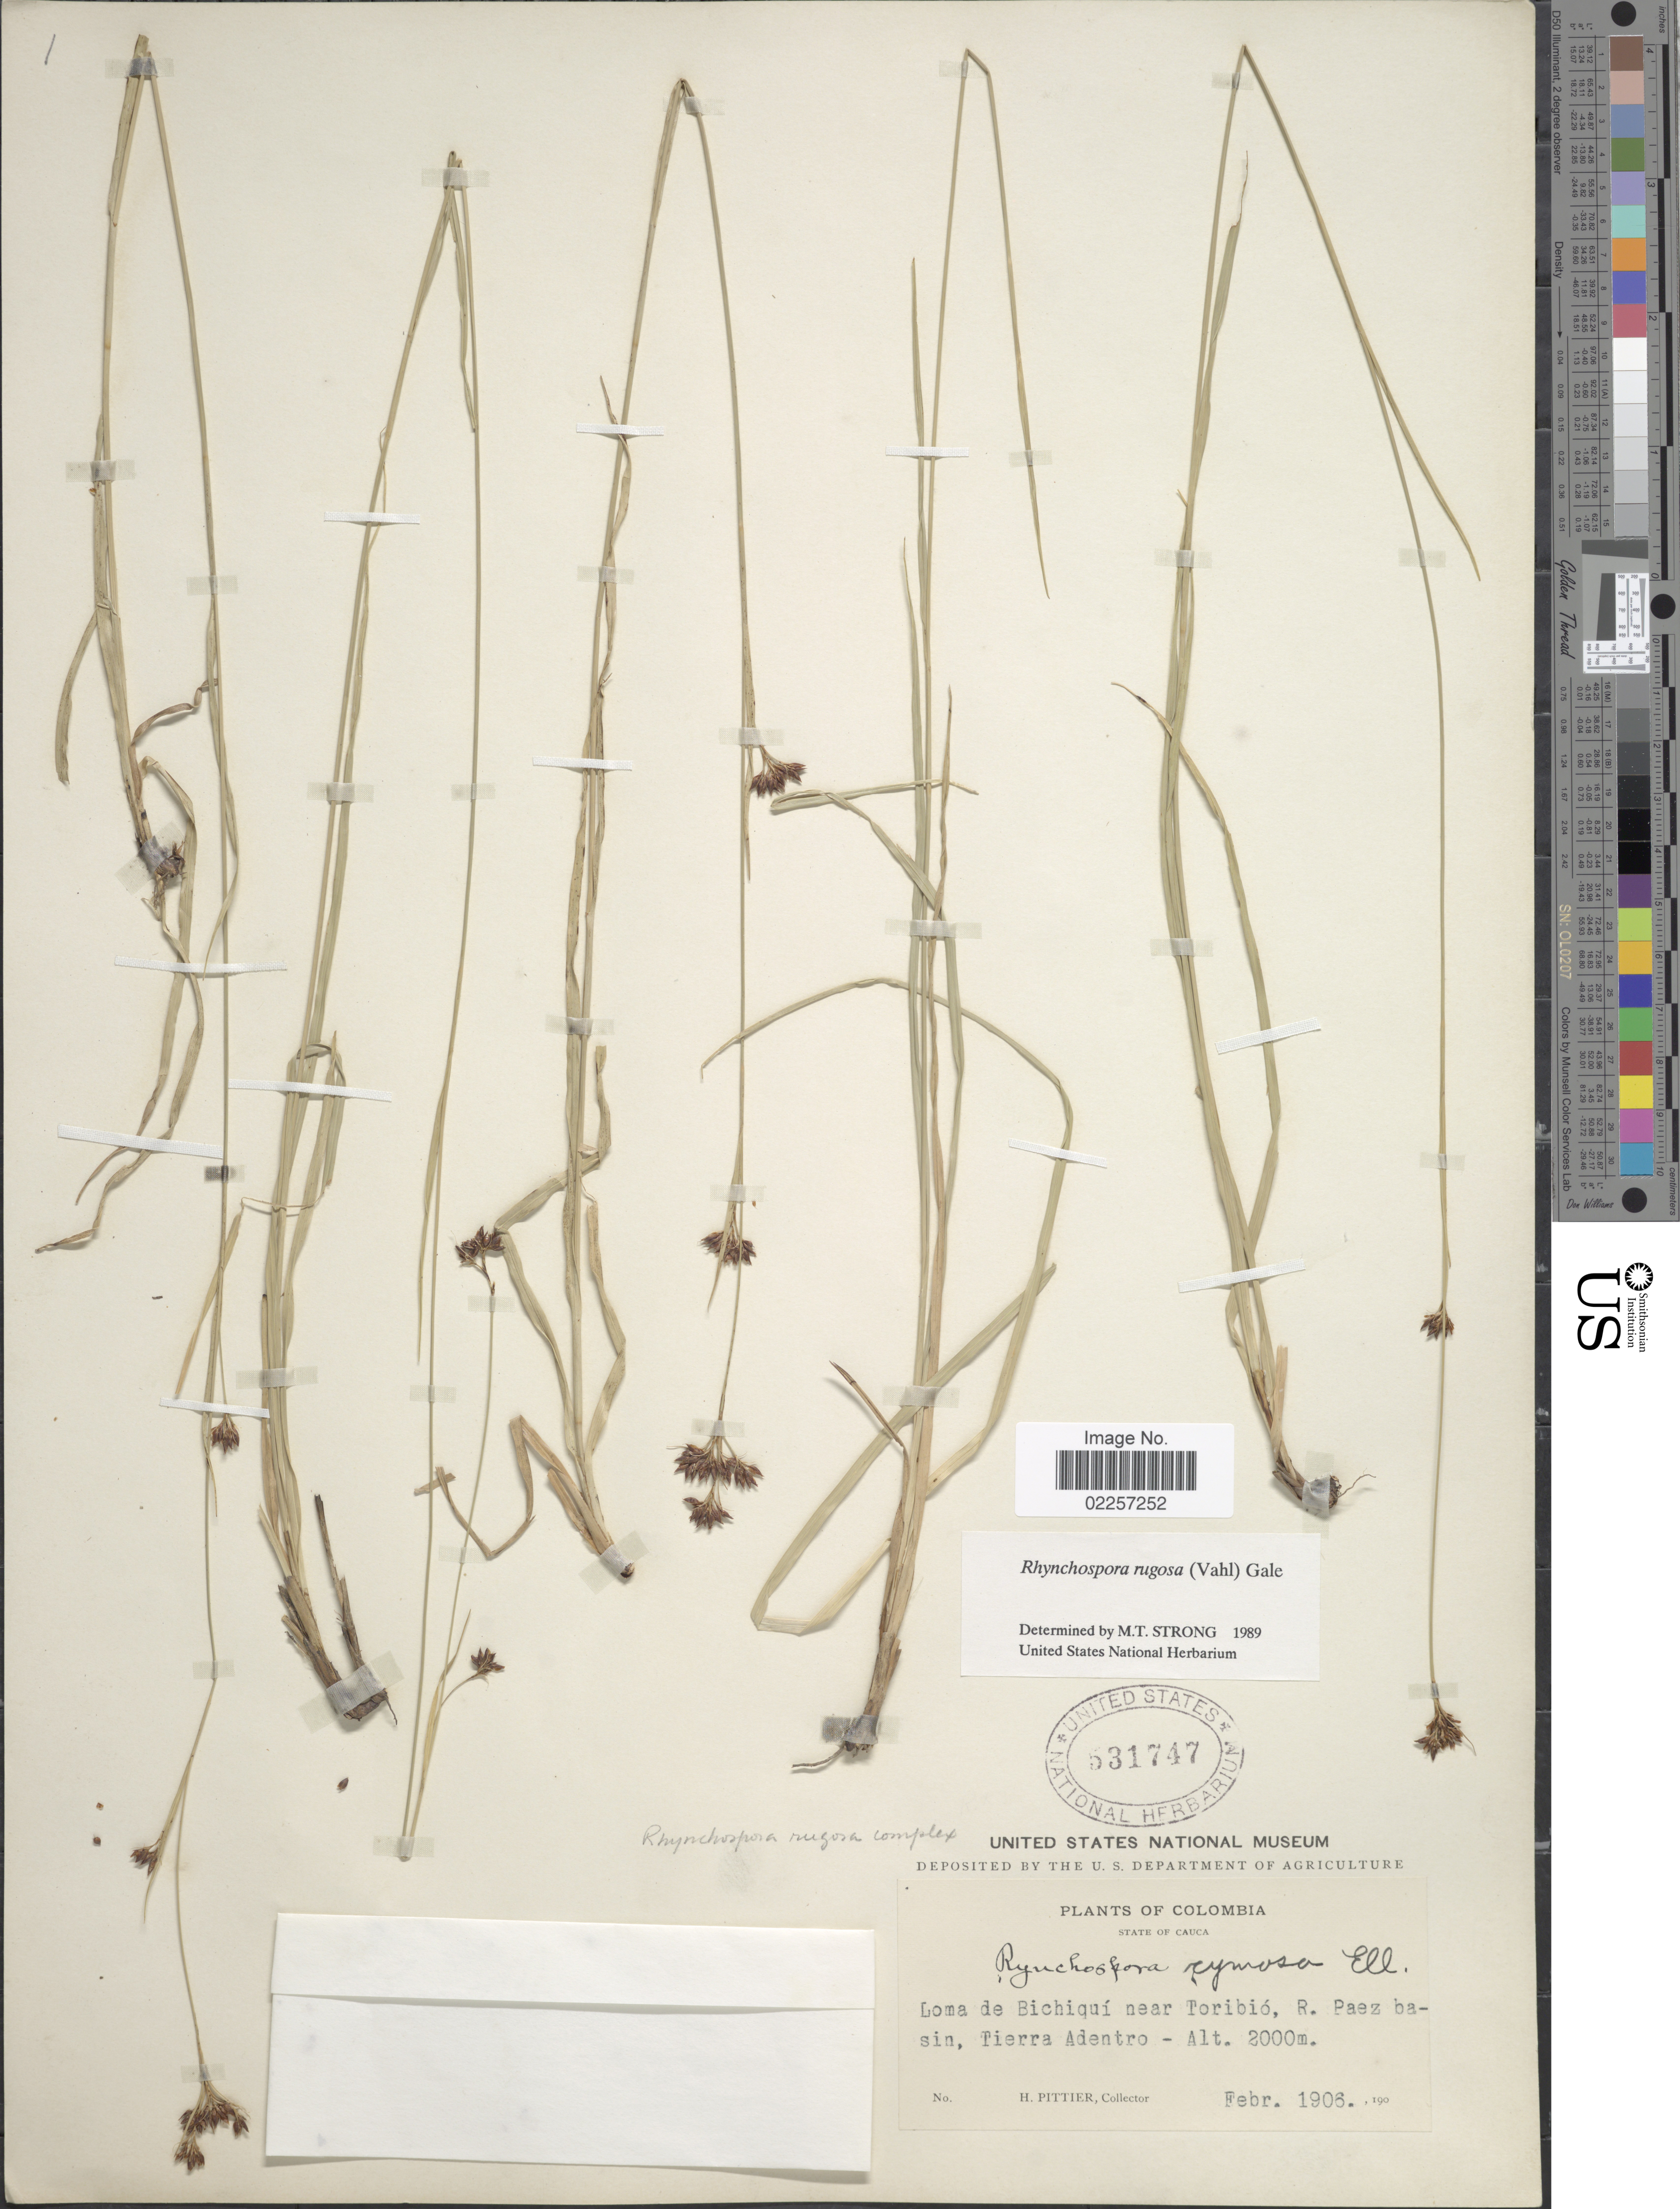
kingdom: Plantae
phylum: Tracheophyta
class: Liliopsida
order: Poales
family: Cyperaceae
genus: Rhynchospora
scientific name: Rhynchospora rugosa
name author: (Vahl) Gale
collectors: H. F. Pittier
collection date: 1906-02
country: Colombia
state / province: Cauca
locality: Loma de Bichiqui near Toribio, R. Paez basin, Tierra Adentro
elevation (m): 2000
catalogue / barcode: US 531747